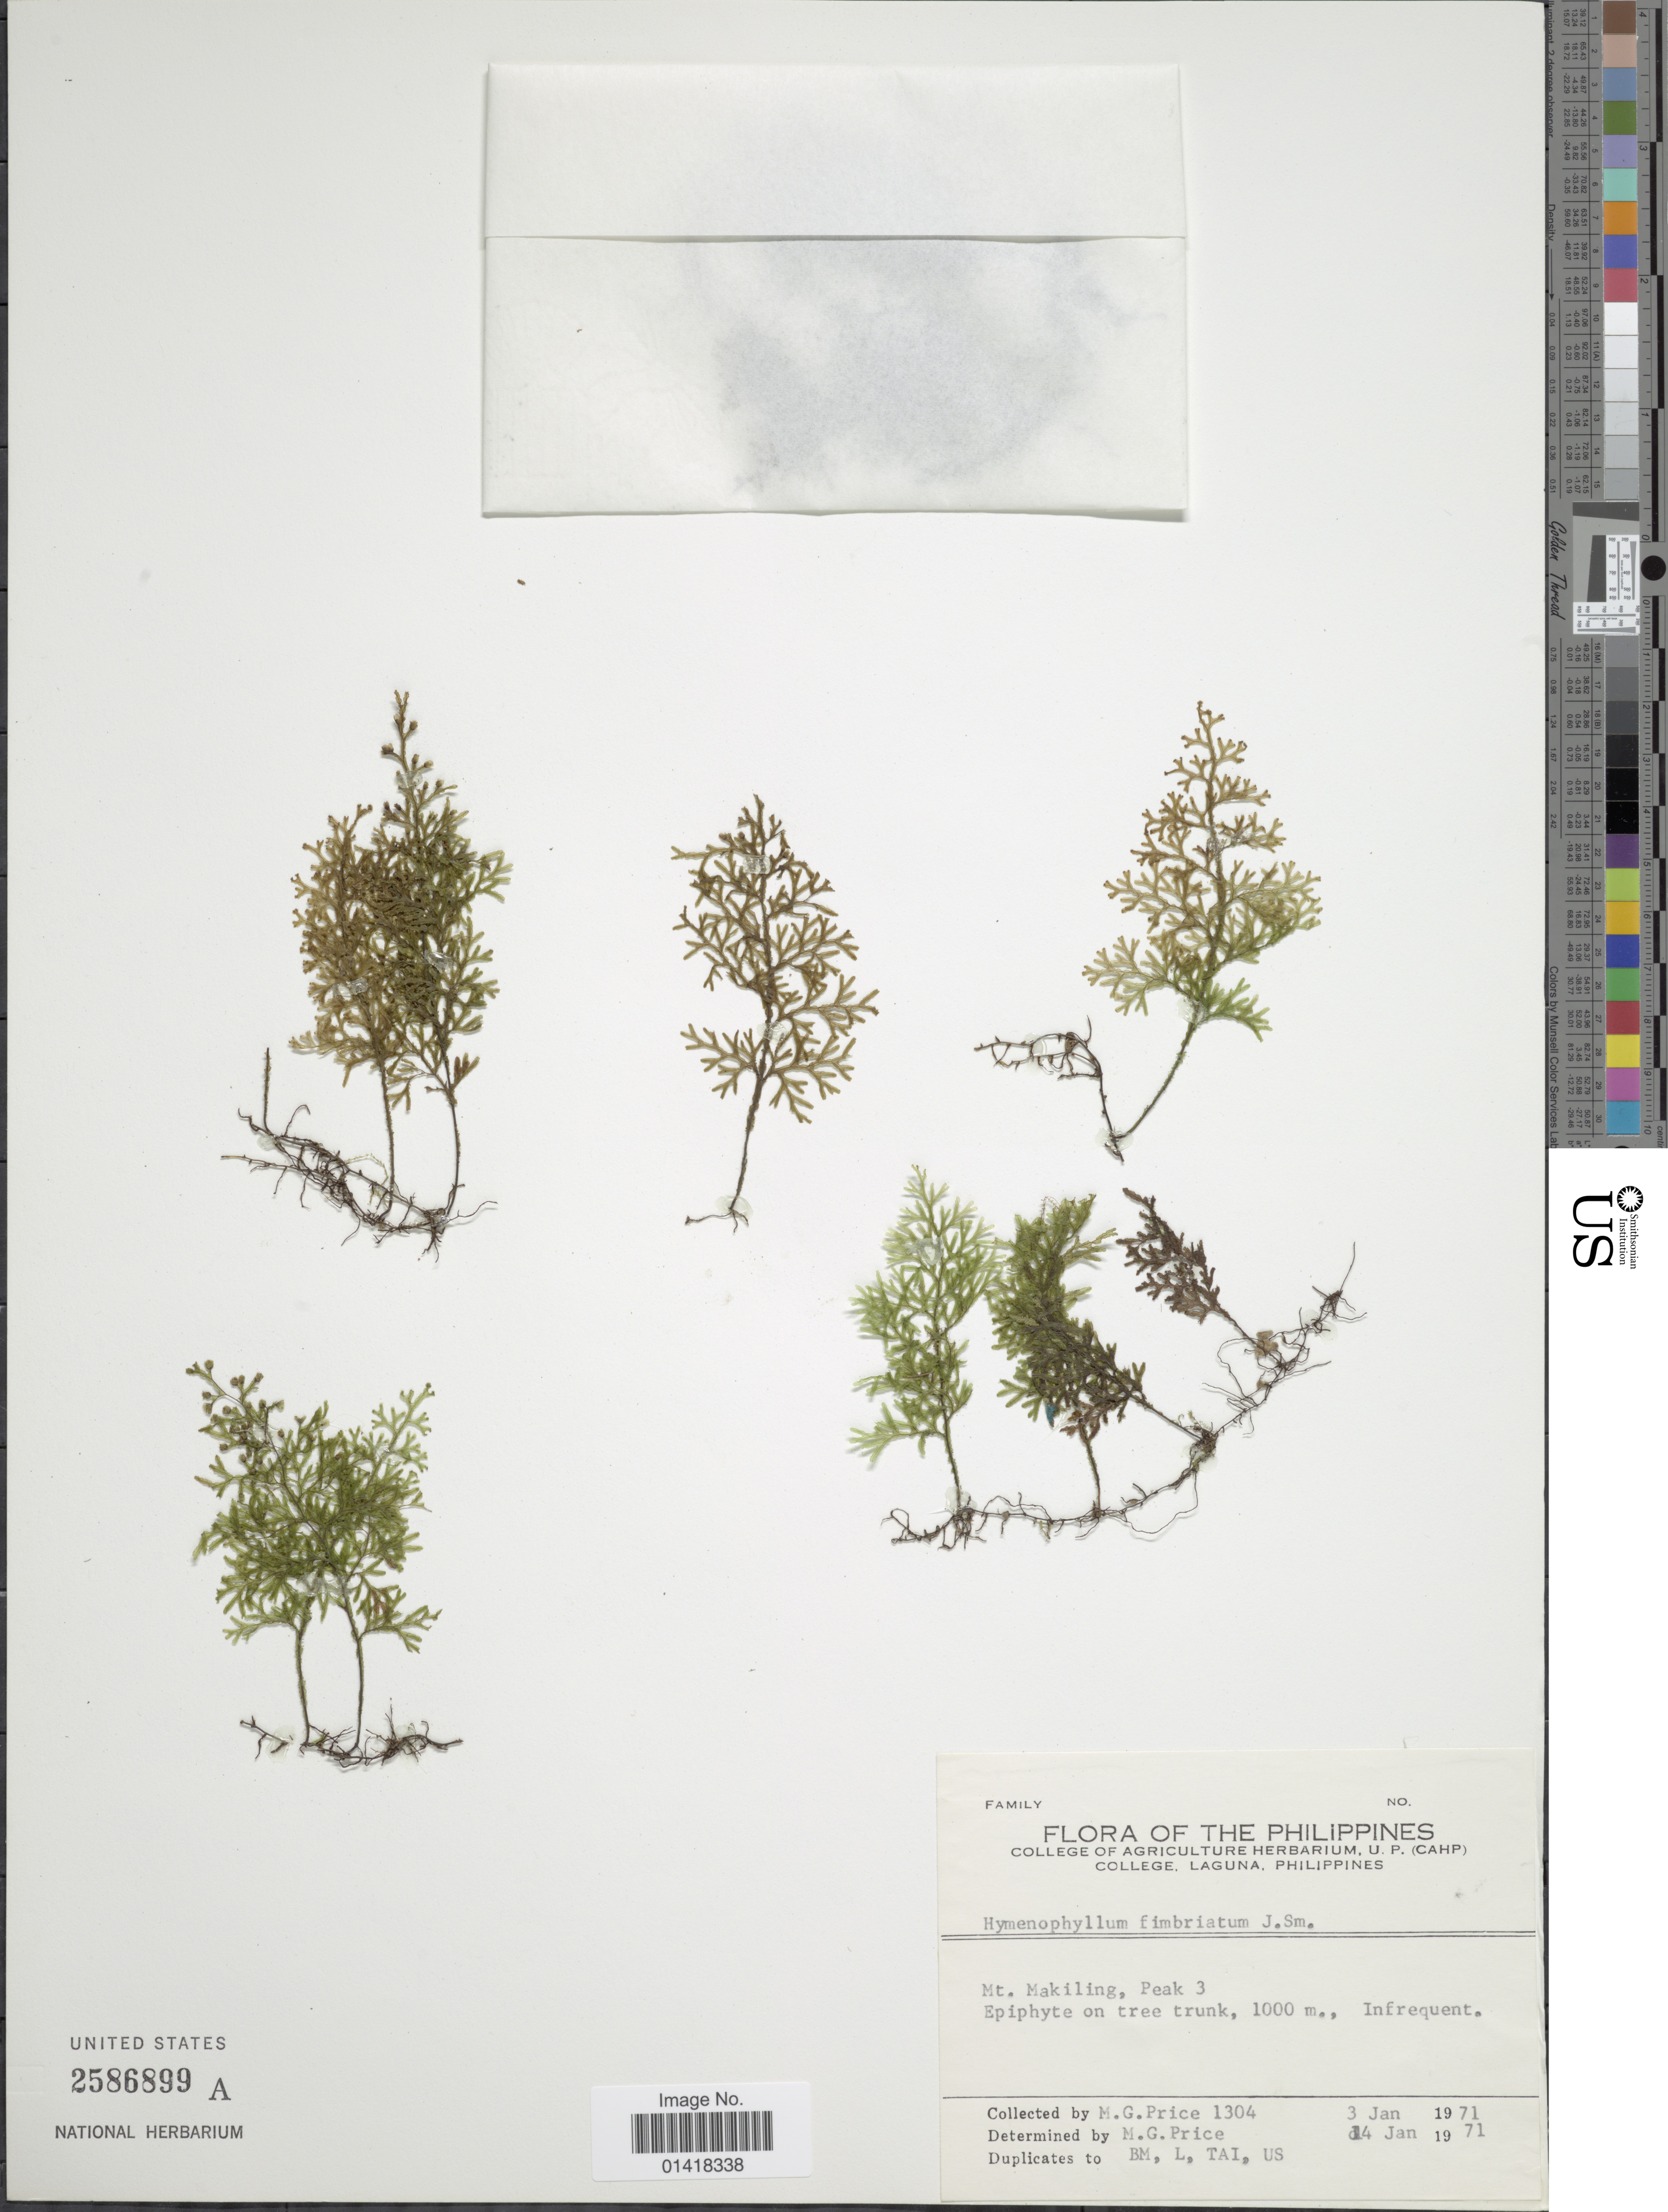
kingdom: Plantae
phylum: Tracheophyta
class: Polypodiopsida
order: Hymenophyllales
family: Hymenophyllaceae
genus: Hymenophyllum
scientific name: Hymenophyllum fimbriatum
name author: J. Sm.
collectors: M. G. Price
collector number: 1304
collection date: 1971-01-03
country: Philippines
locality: The Philippines. Mt. Makeling, Peak 3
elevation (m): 1000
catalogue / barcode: US 2586899A